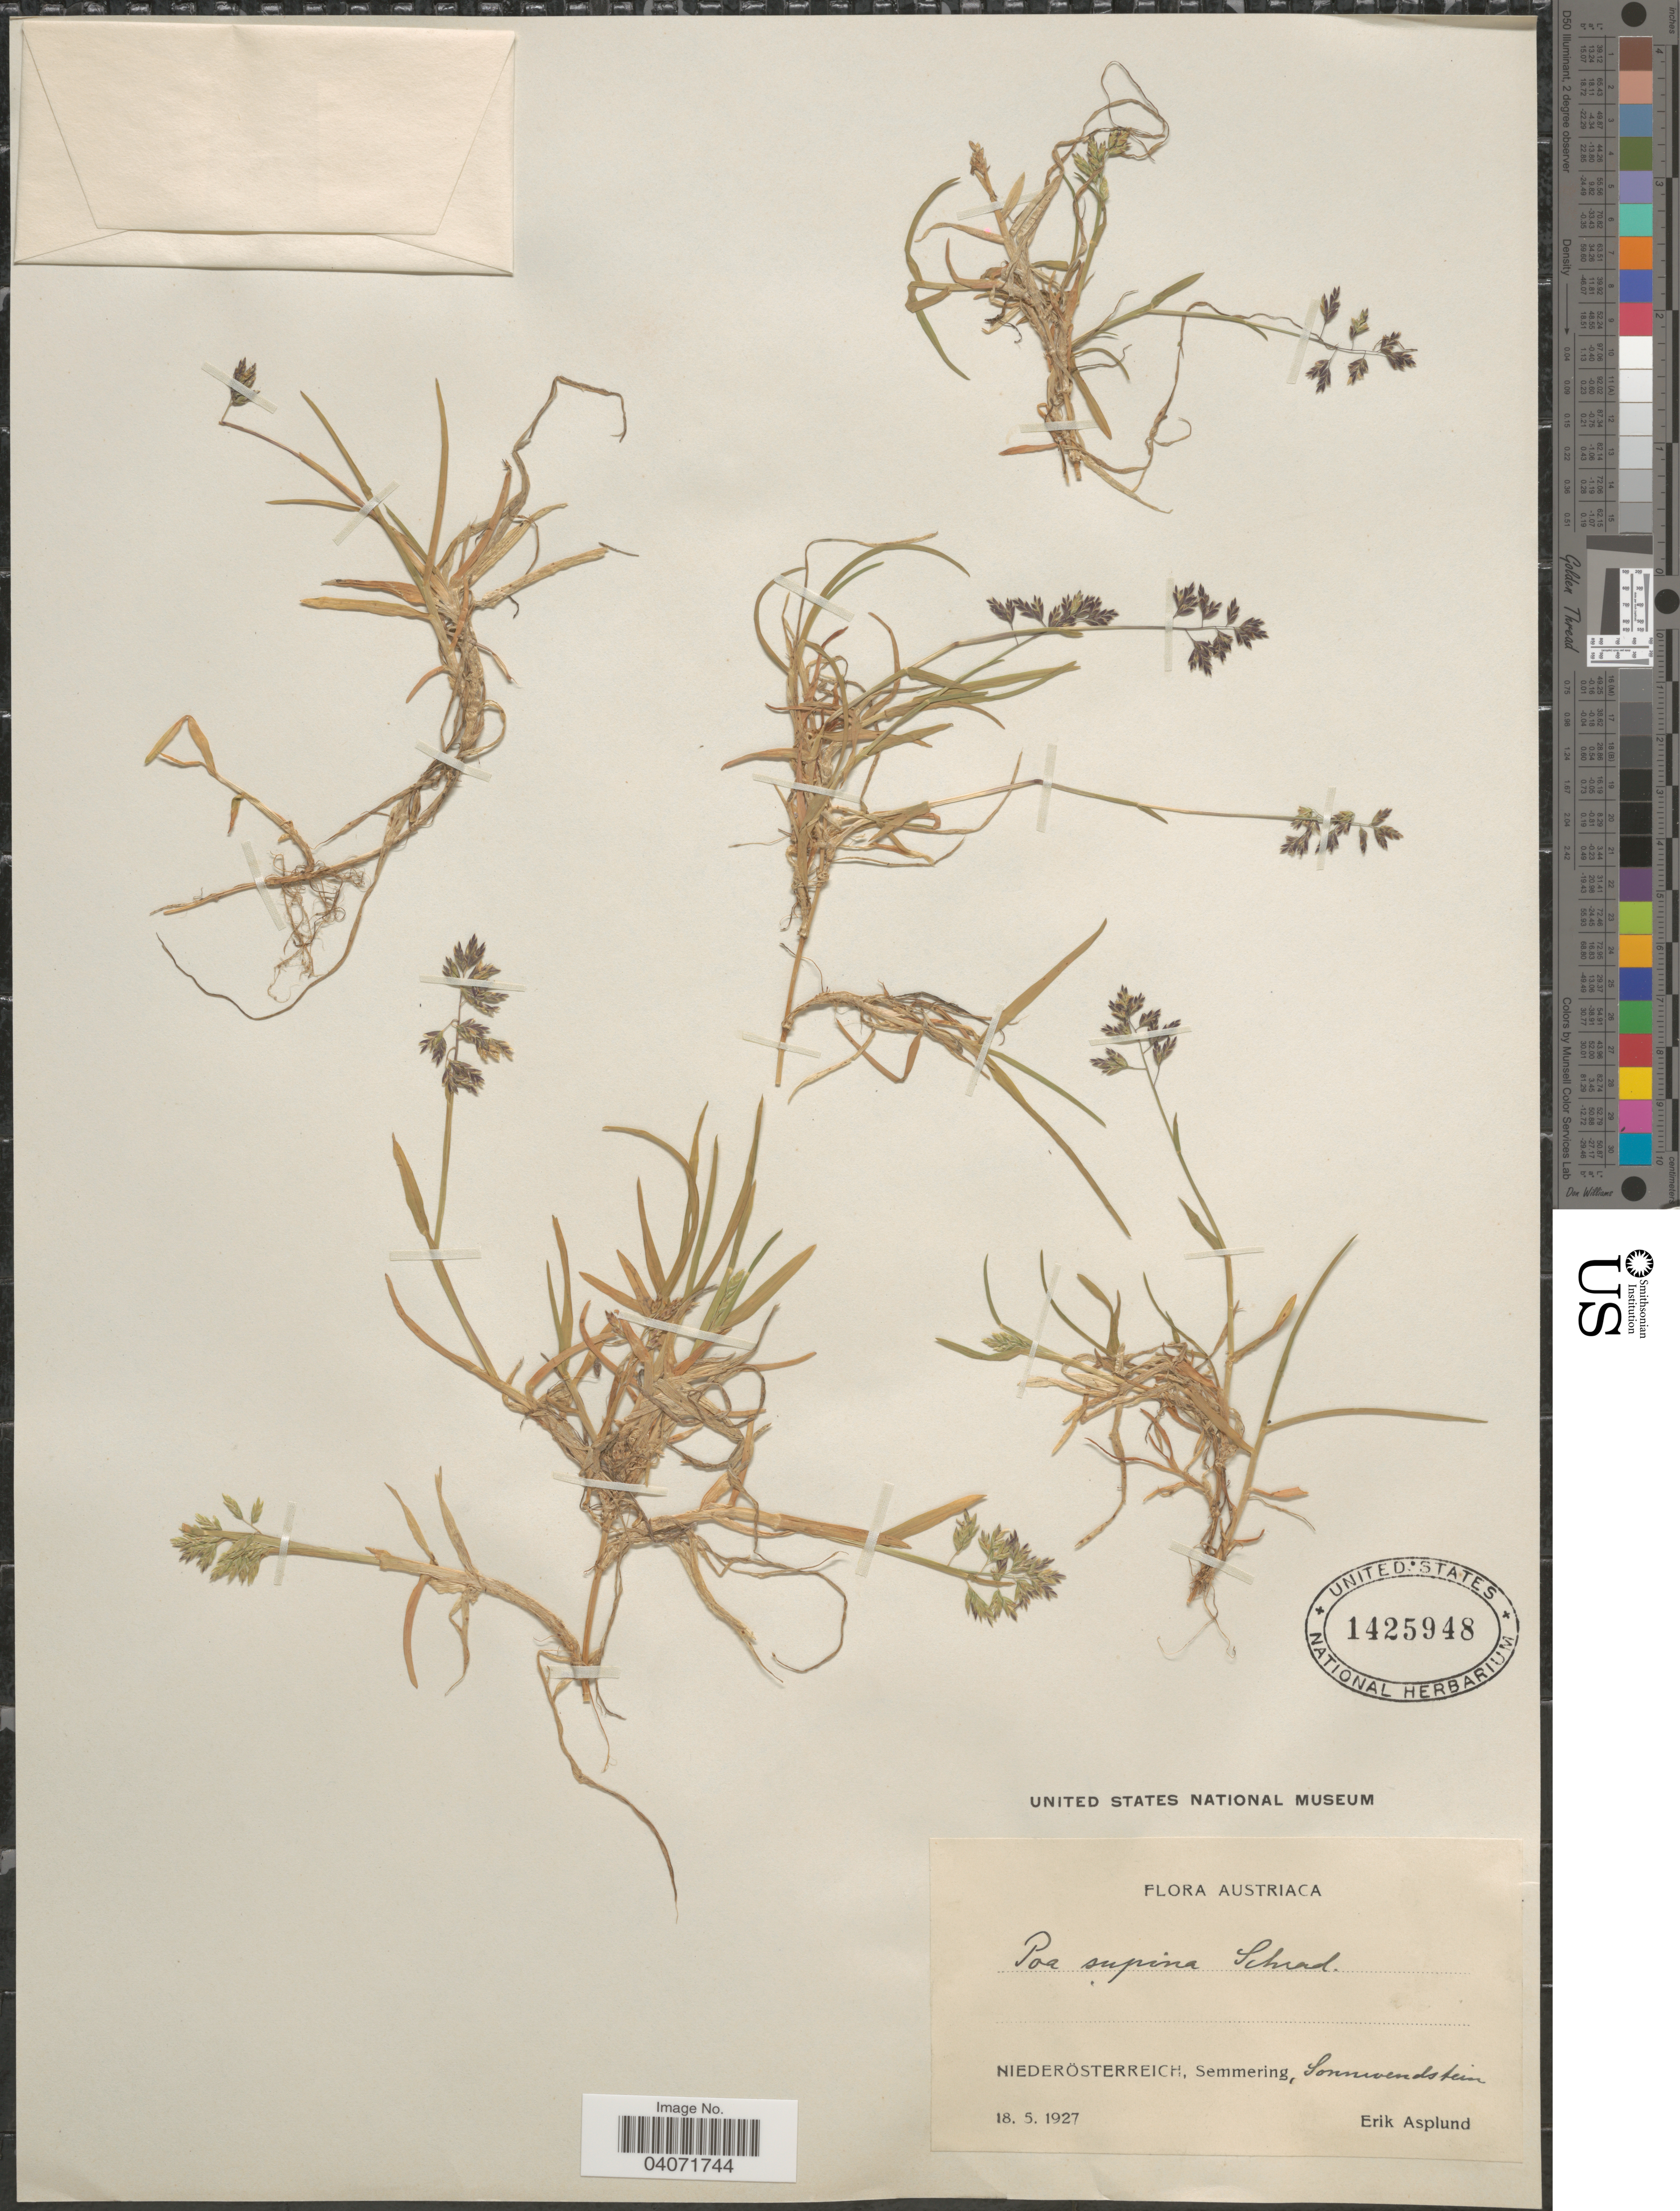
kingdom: Plantae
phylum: Tracheophyta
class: Liliopsida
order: Poales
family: Poaceae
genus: Poa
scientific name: Poa supina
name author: Schrad.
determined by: Soreng, Robert J., Research Associate (BOT), Smithsonian Institution - National Museum of Natural History (UNITED STATES)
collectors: E. Asplund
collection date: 1927-05-18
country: Austria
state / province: Niederosterreich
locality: Semmering, Sonnwendstein.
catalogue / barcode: US 1425948